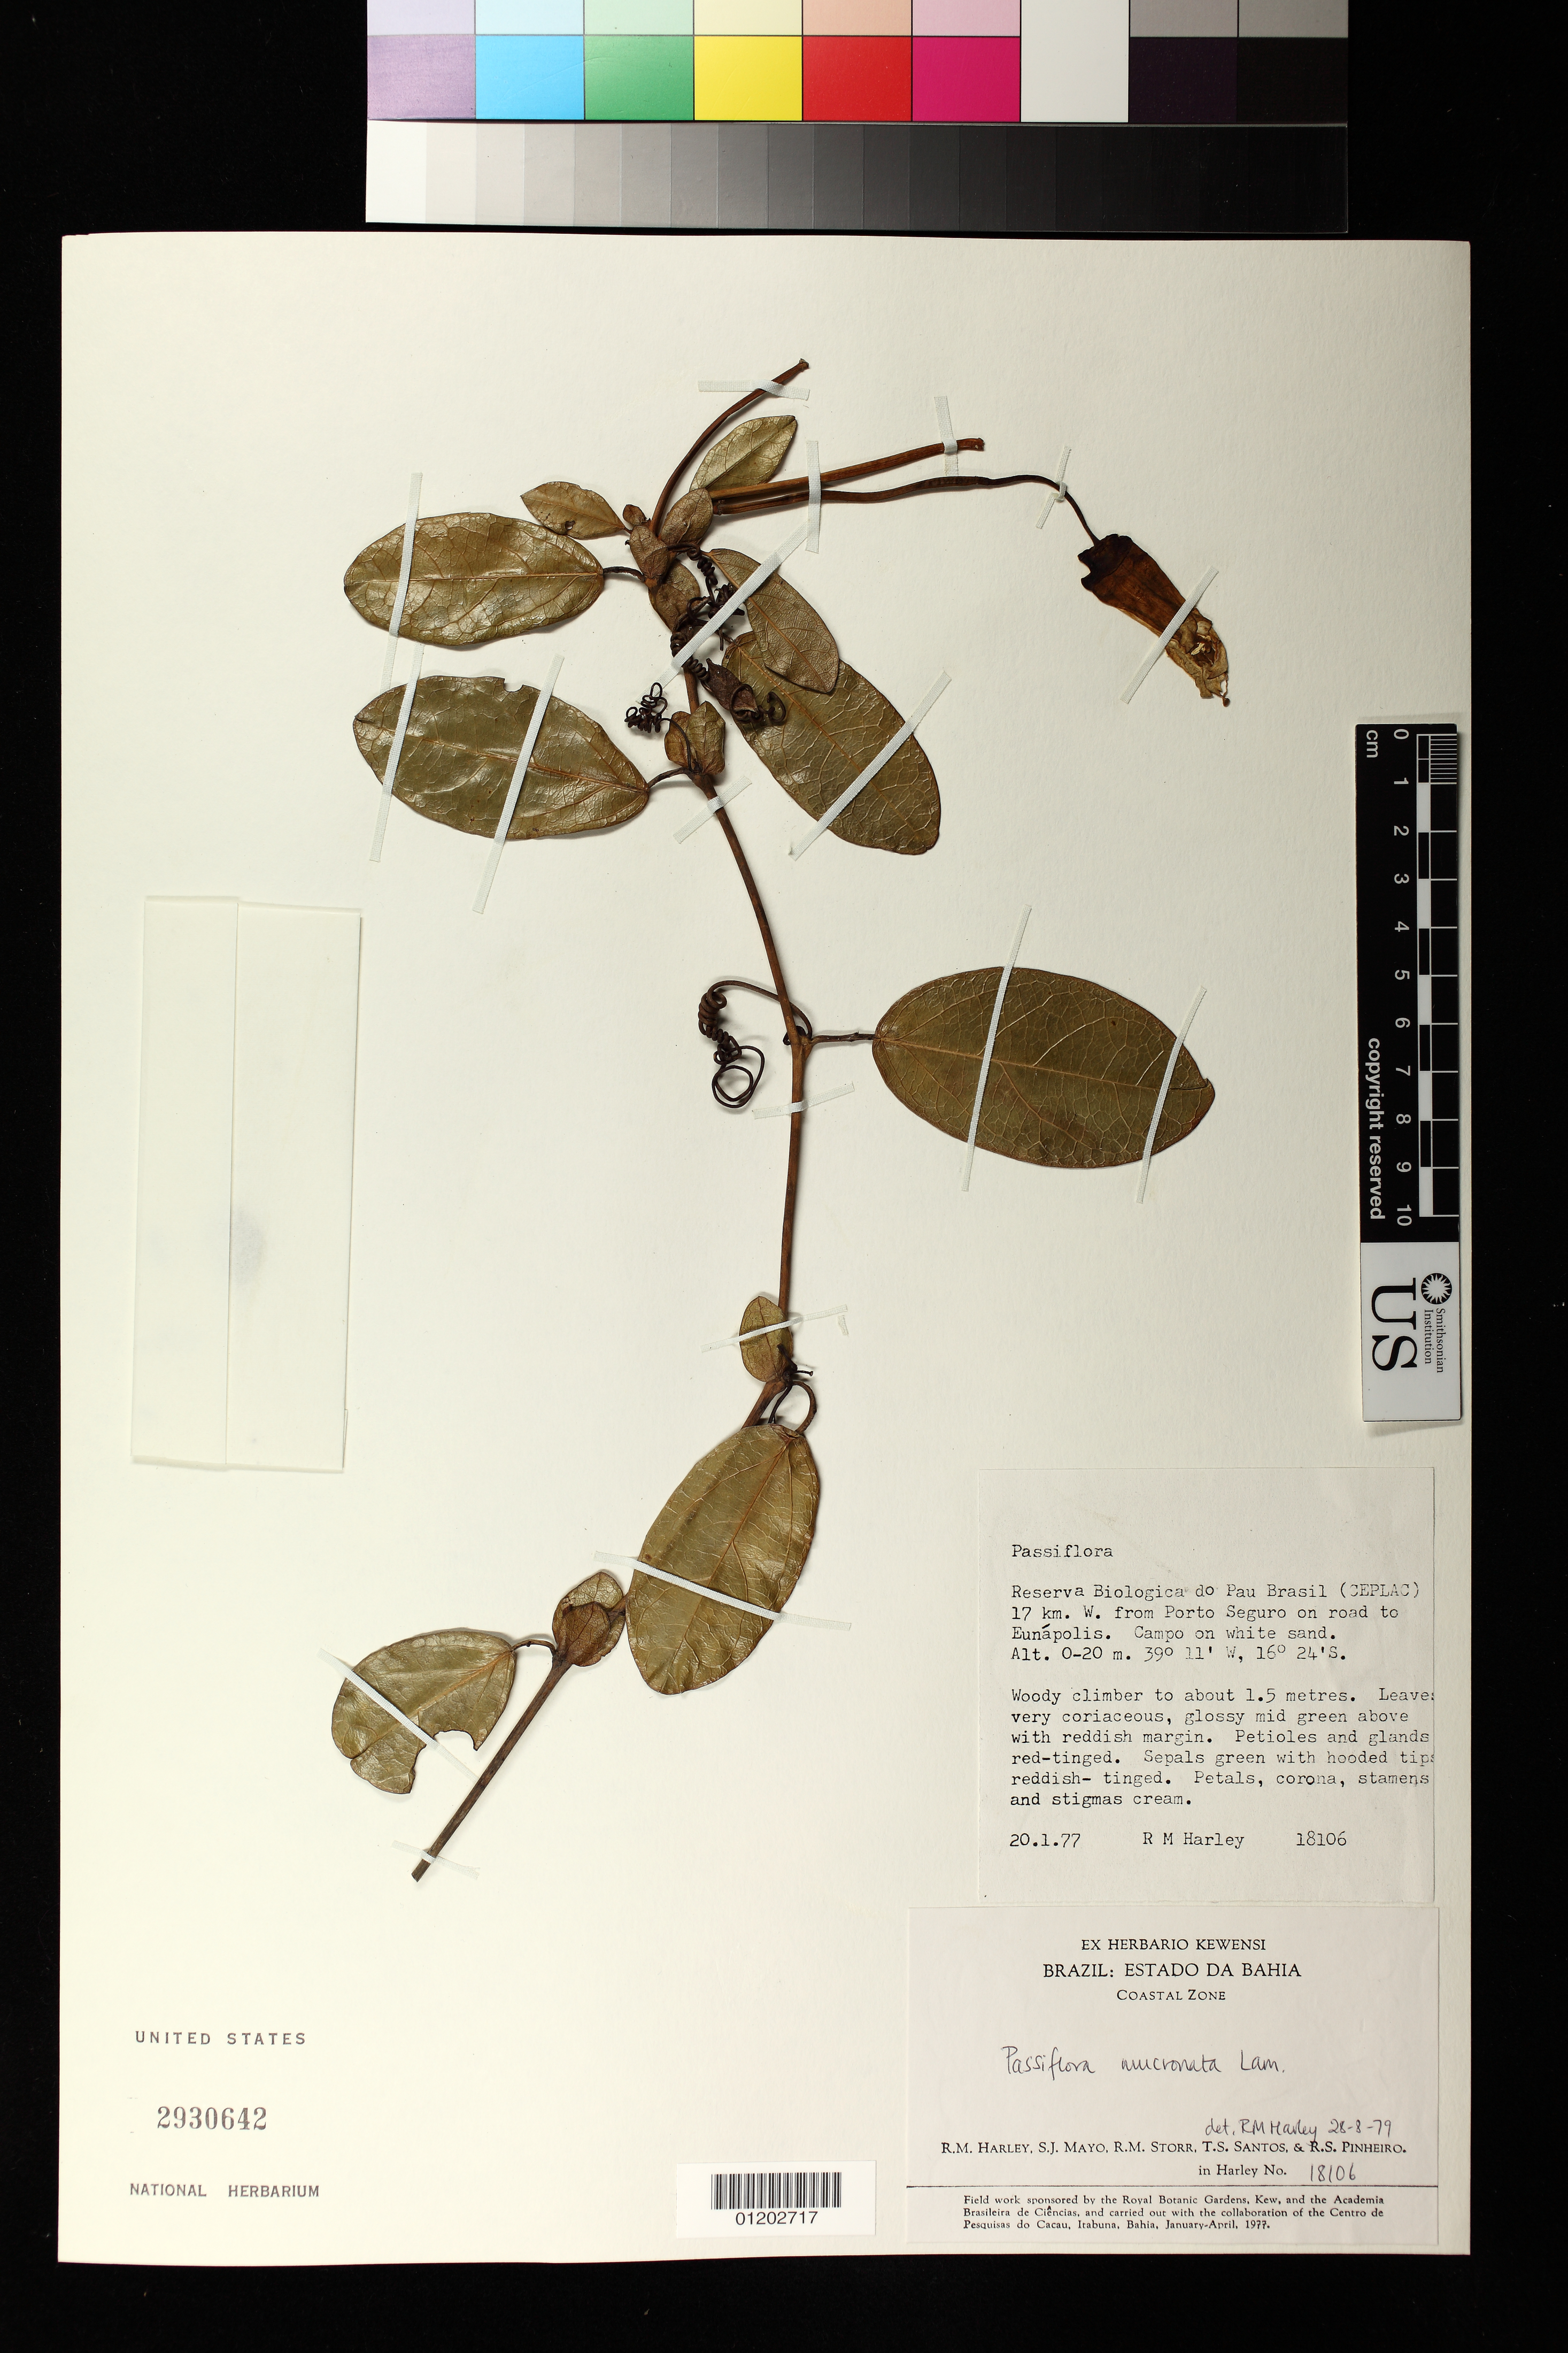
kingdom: Plantae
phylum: Tracheophyta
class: Magnoliopsida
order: Malpighiales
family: Passifloraceae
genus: Passiflora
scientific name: Passiflora silvestris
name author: Vell.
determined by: Strong, Mark T., (BOT), Smithsonian Institution - National Museum of Natural History (UNITED STATES)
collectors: R. M. Harley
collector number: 18106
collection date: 1977-01-20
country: Brazil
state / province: Bahia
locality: Porto Seguro. Reserva Biologica do Pau Brasil (CEPLAC) 17 km. W. from Porto Seguro on road to Eunapolis. Campo on white sand.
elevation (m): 0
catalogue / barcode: US 2930642